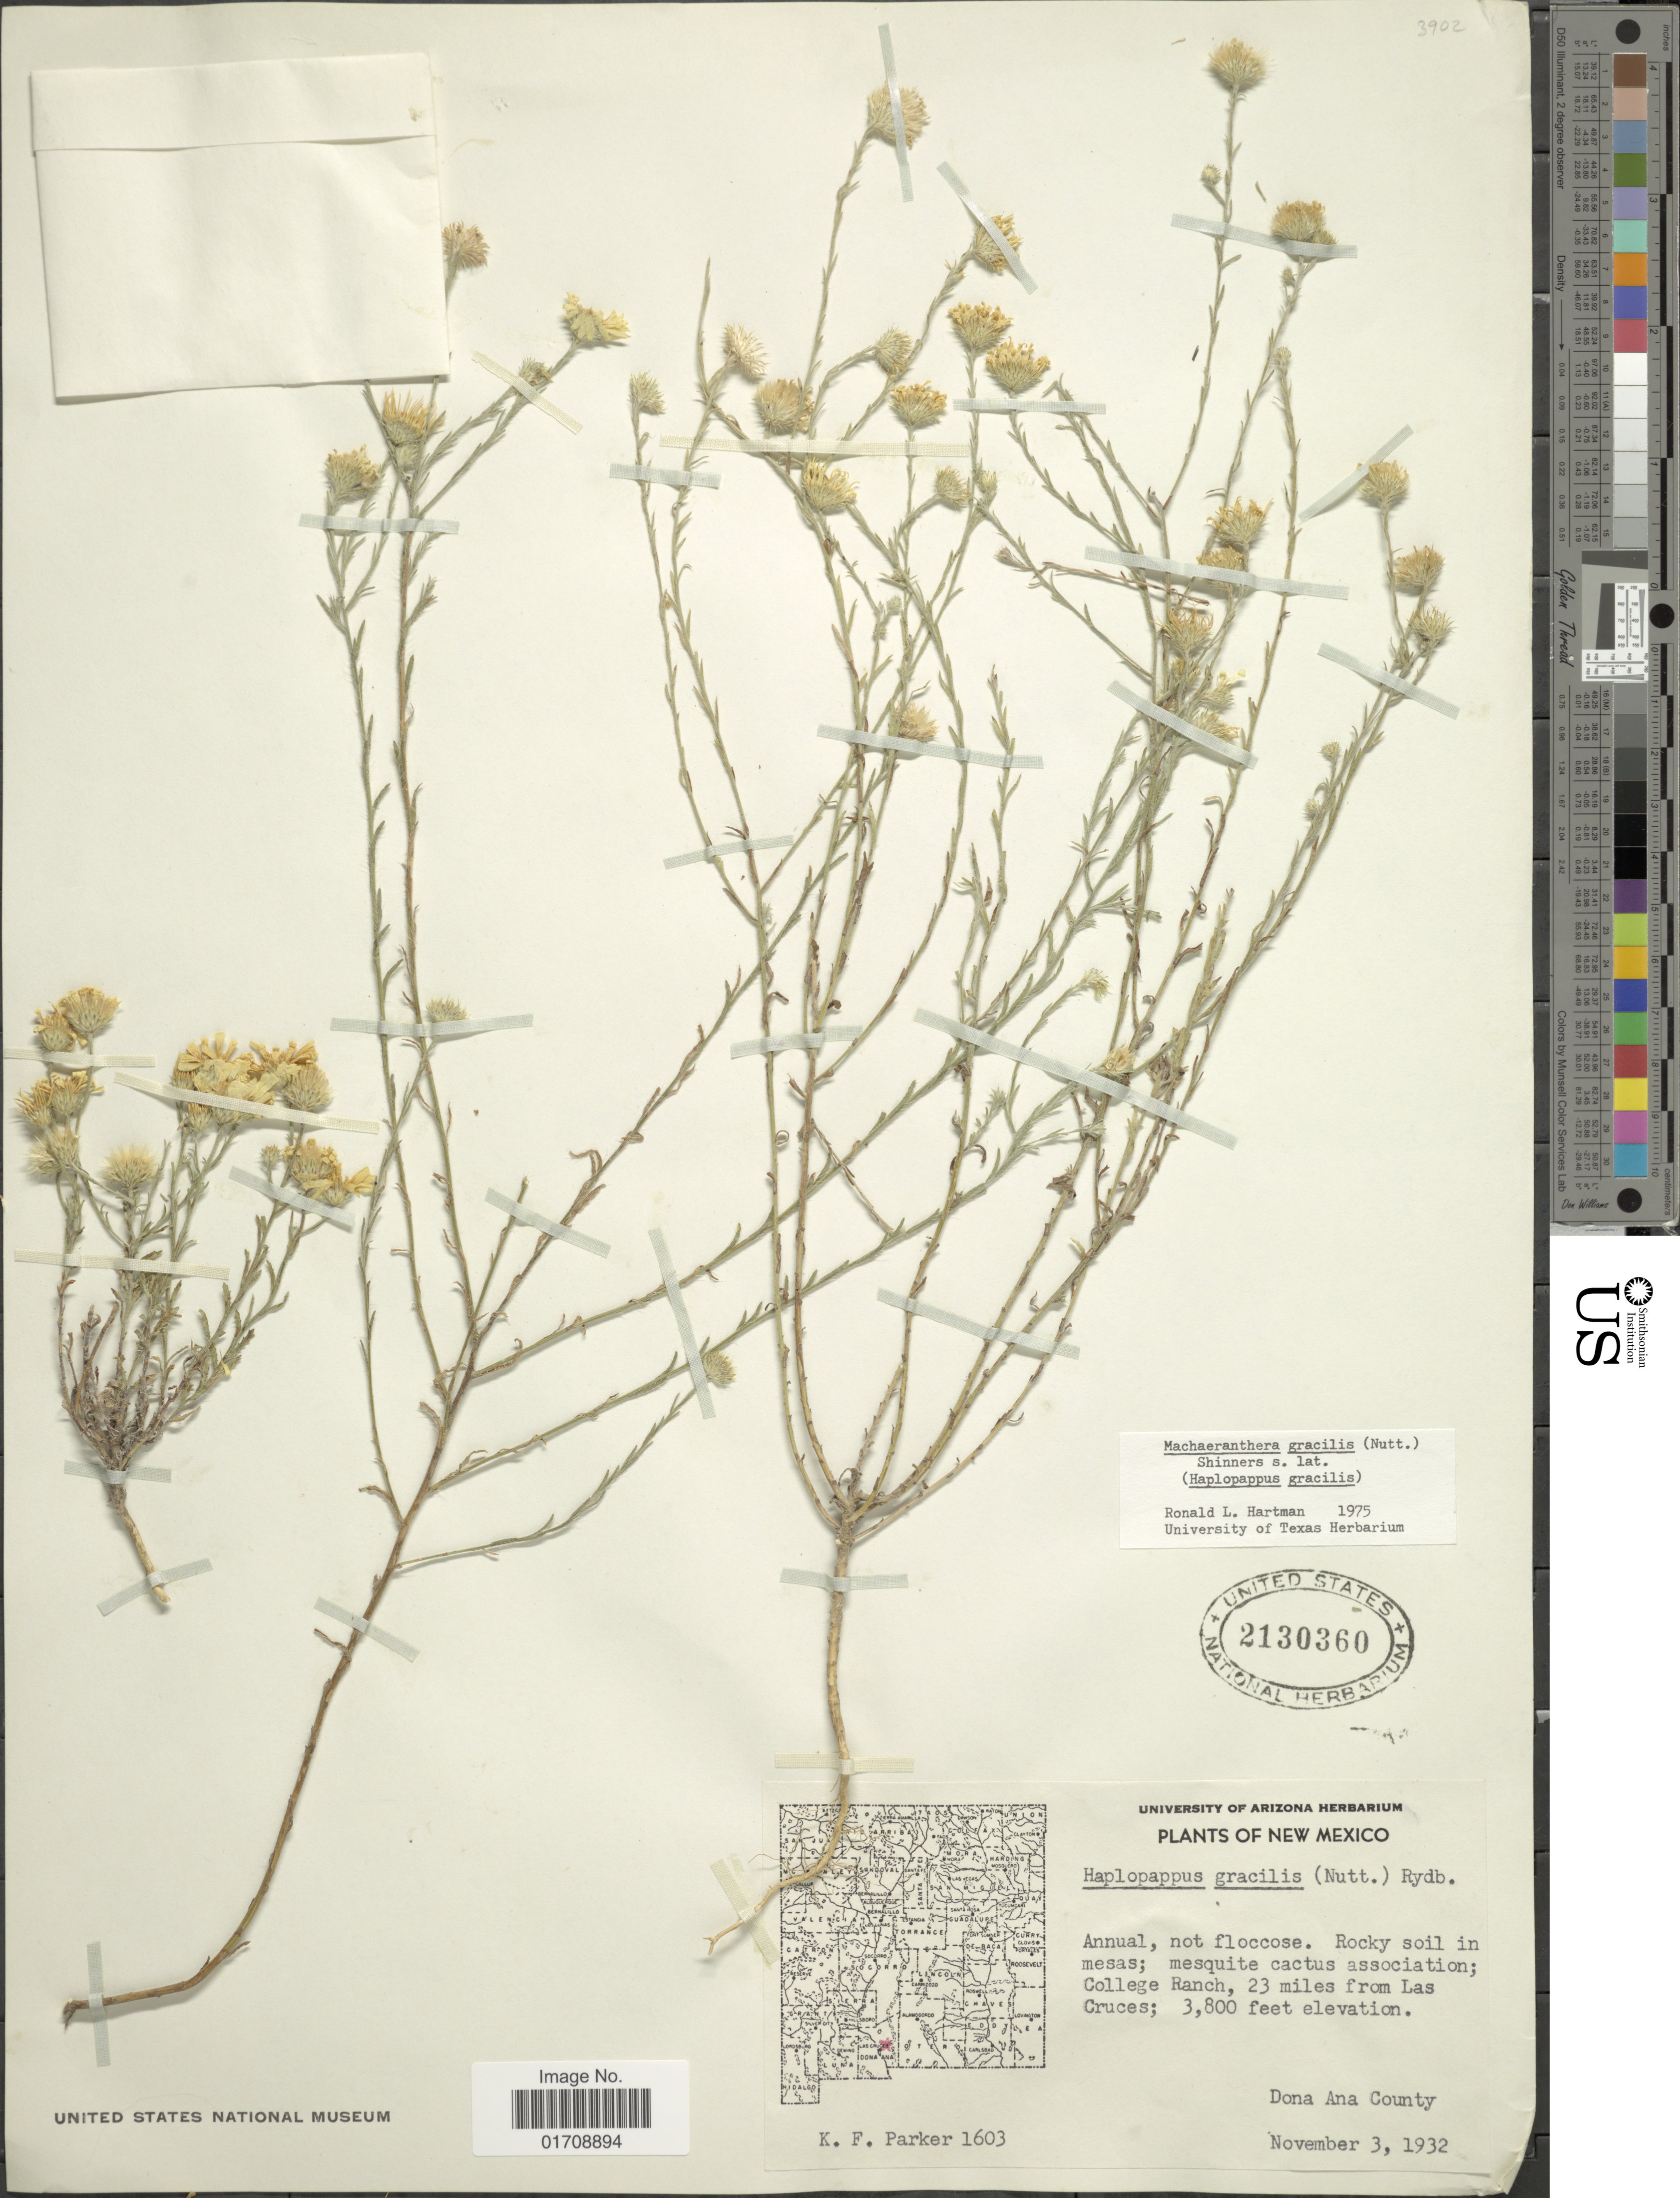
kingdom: Plantae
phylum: Tracheophyta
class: Magnoliopsida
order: Asterales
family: Asteraceae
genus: Machaeranthera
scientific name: Machaeranthera gracilis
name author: (Nutt.) Shinners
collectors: K. F. Parker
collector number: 1603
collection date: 1932-11-03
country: United States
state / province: New Mexico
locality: College Ranch, 23 miles from Las Cruces, Dona Ana County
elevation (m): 1158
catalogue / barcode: US 2130360